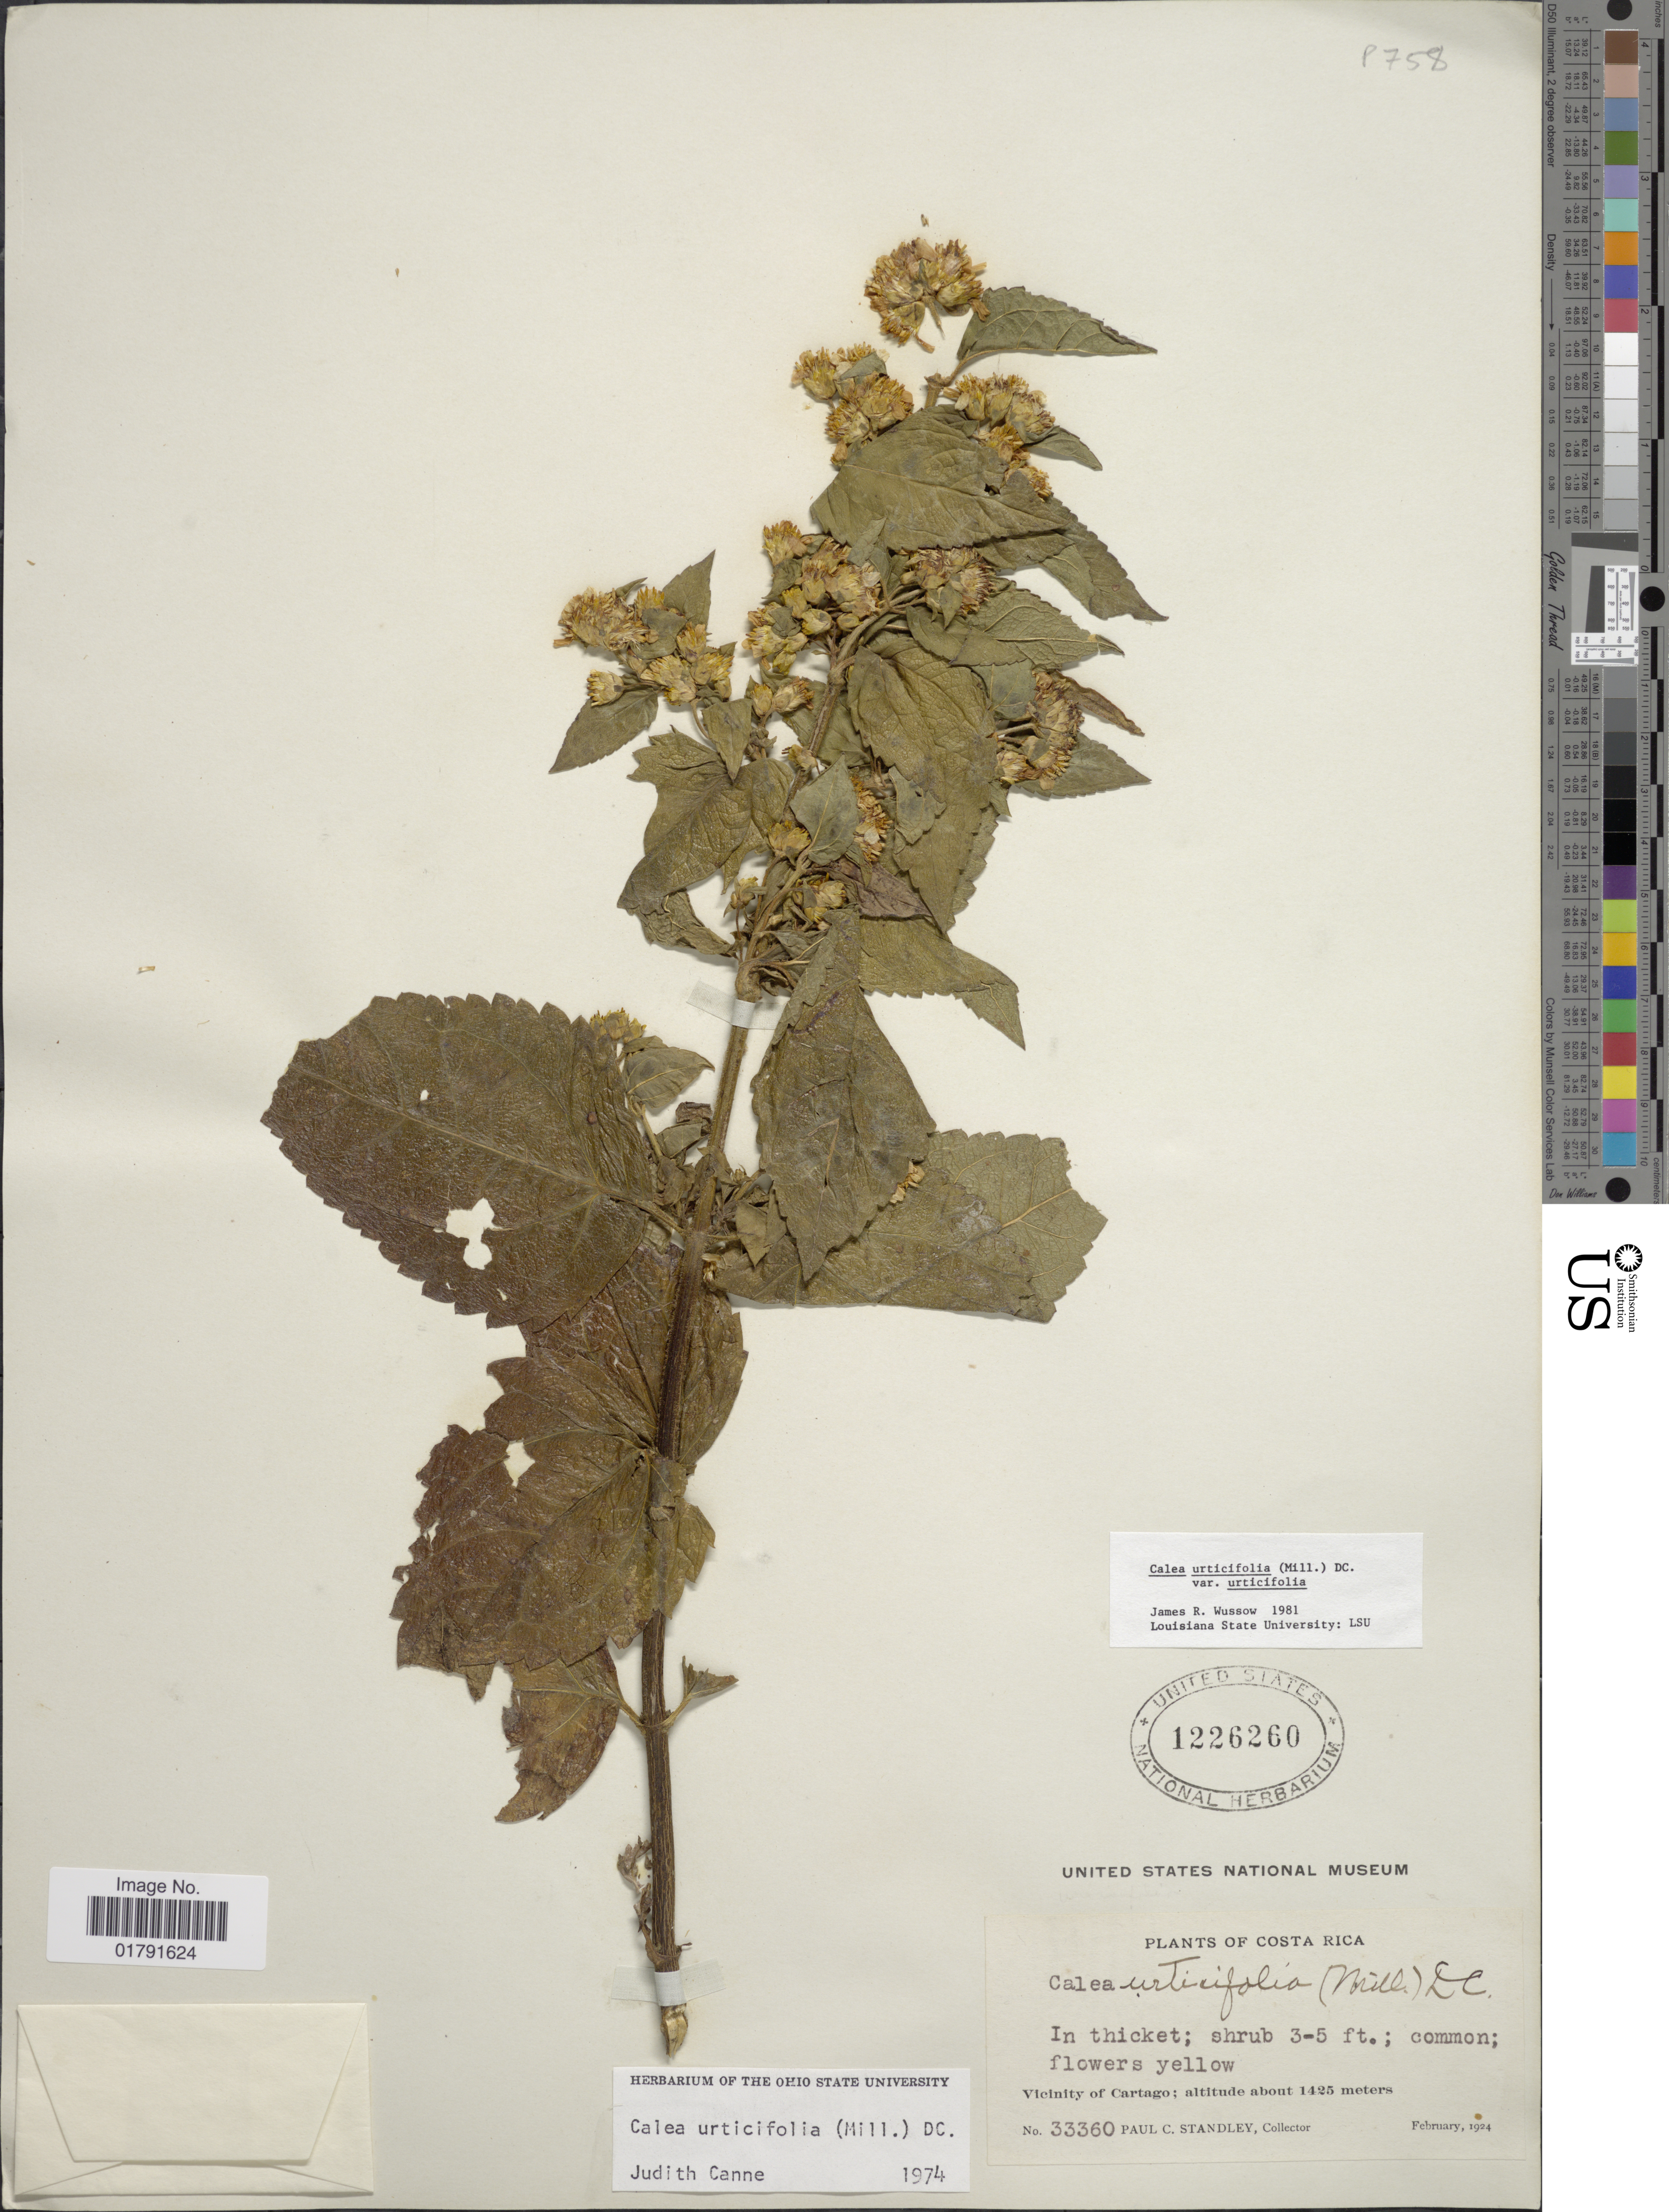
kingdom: Plantae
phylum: Tracheophyta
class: Magnoliopsida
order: Asterales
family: Asteraceae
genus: Calea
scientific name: Calea urticifolia var. urticifolia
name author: (Mill.) DC.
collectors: P. C. Standley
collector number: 33360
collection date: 1924-02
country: Costa Rica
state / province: Cartago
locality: In thicket.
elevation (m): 1425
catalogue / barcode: US 1226260